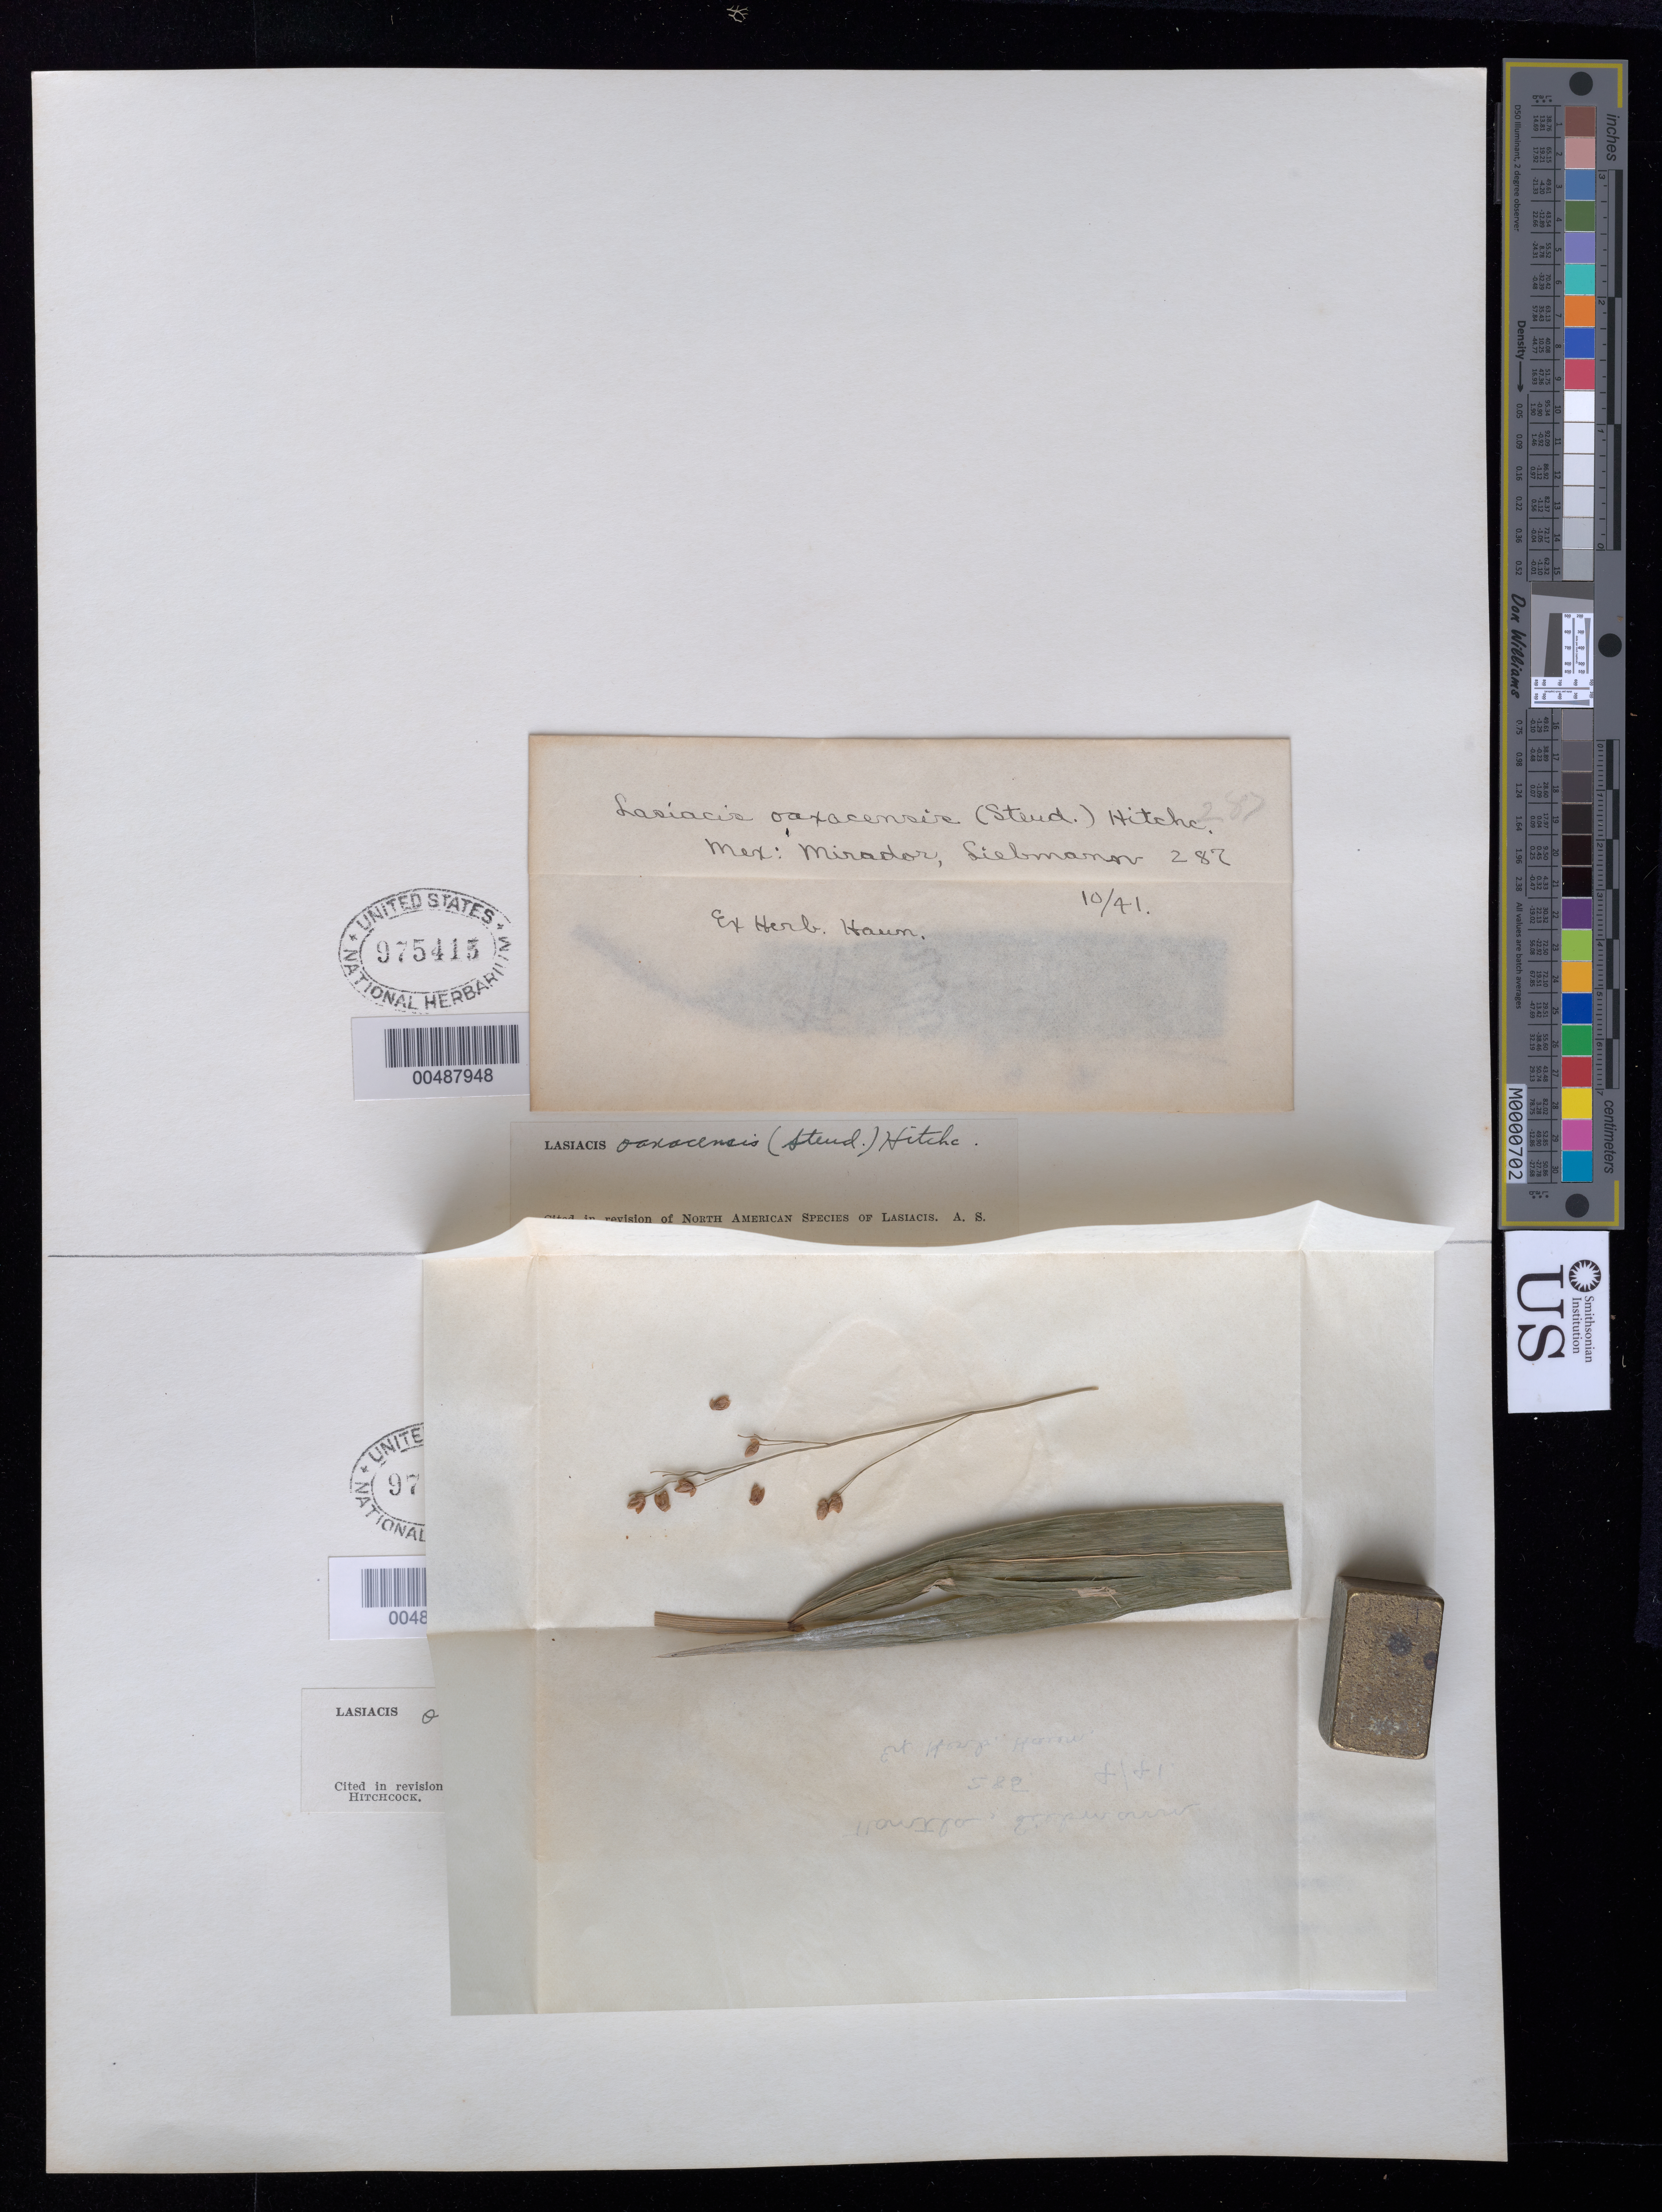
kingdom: Plantae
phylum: Tracheophyta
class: Liliopsida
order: Poales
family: Poaceae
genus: Lasiacis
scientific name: Lasiacis oaxacensis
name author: (Steud.) Hitchc.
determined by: Davidse, Gerrit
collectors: F. M. Liebmann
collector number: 285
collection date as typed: Apr 1841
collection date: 1841-04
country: Mexico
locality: Pr. Pital, ad Rio Tlantla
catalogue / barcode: US 975414